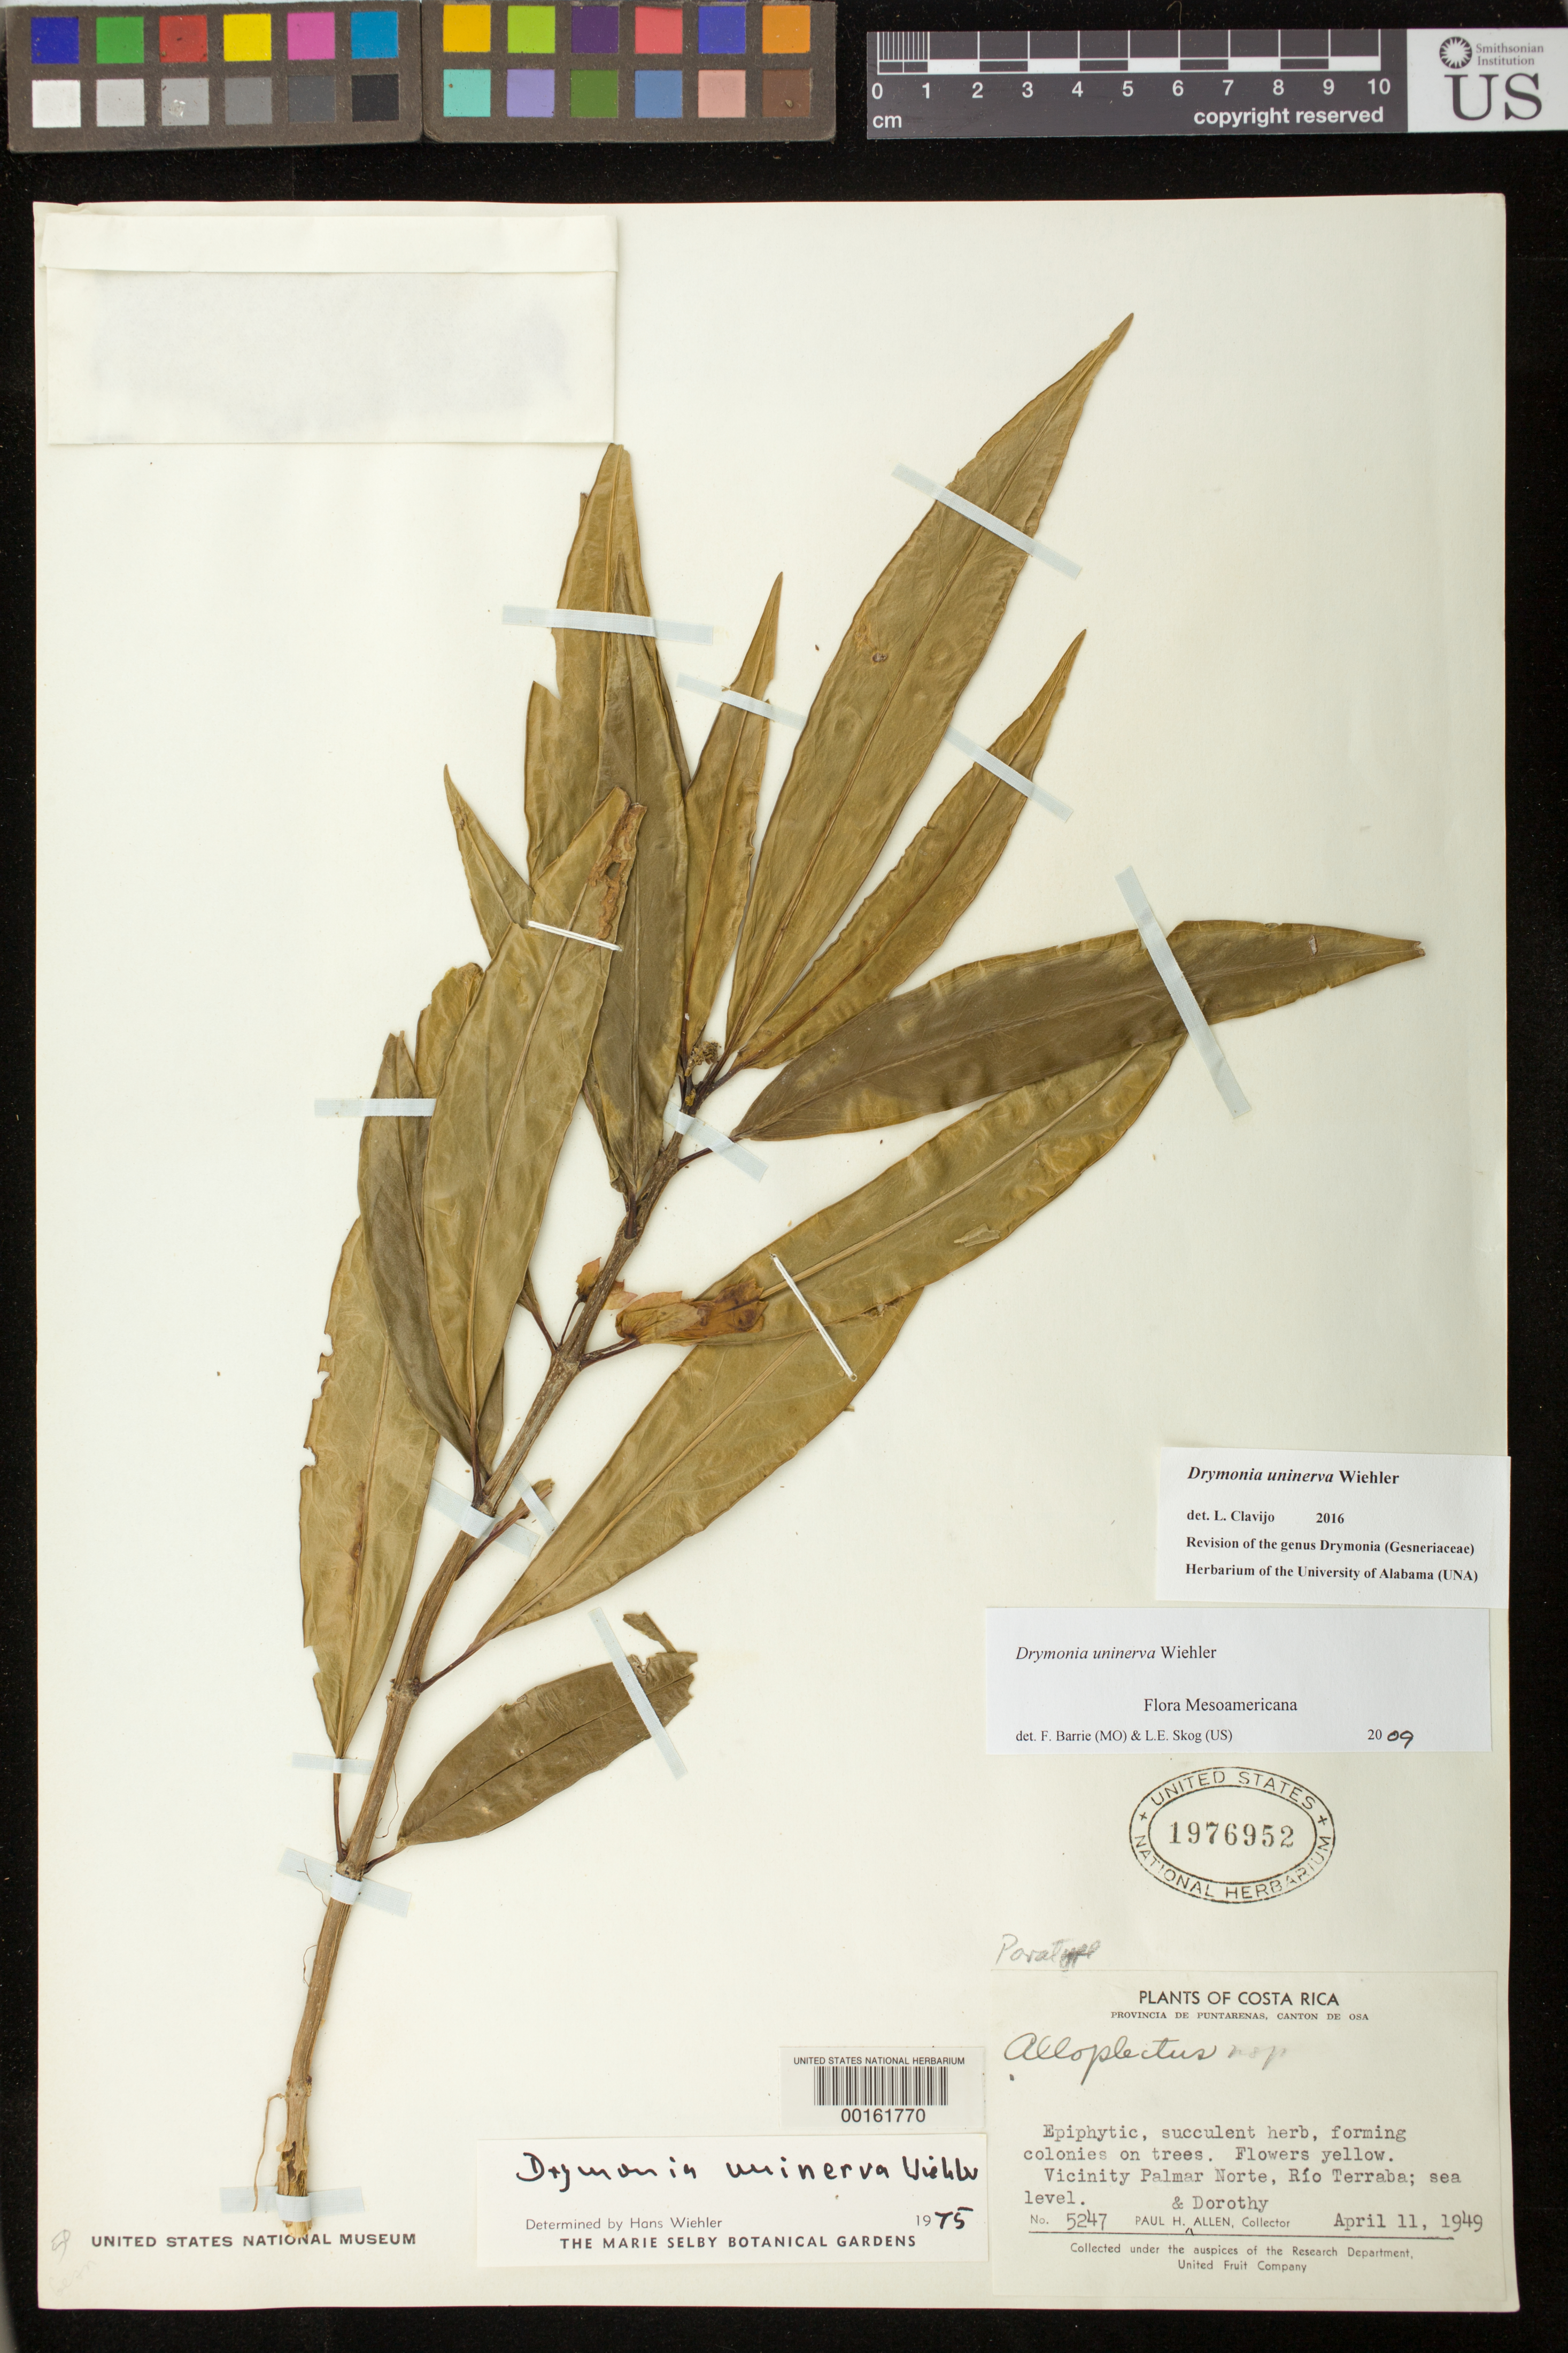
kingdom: Plantae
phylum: Tracheophyta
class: Magnoliopsida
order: Lamiales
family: Gesneriaceae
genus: Drymonia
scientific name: Drymonia uninerva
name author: Wiehler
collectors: P. H. Allen & D. Allen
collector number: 5247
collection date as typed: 11 Apr 1949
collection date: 1949-04-11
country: Costa Rica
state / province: Puntarenas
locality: Canton de Osa, vicinity Palmar Norte, Rio Terraba, sea level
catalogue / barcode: US 1976952